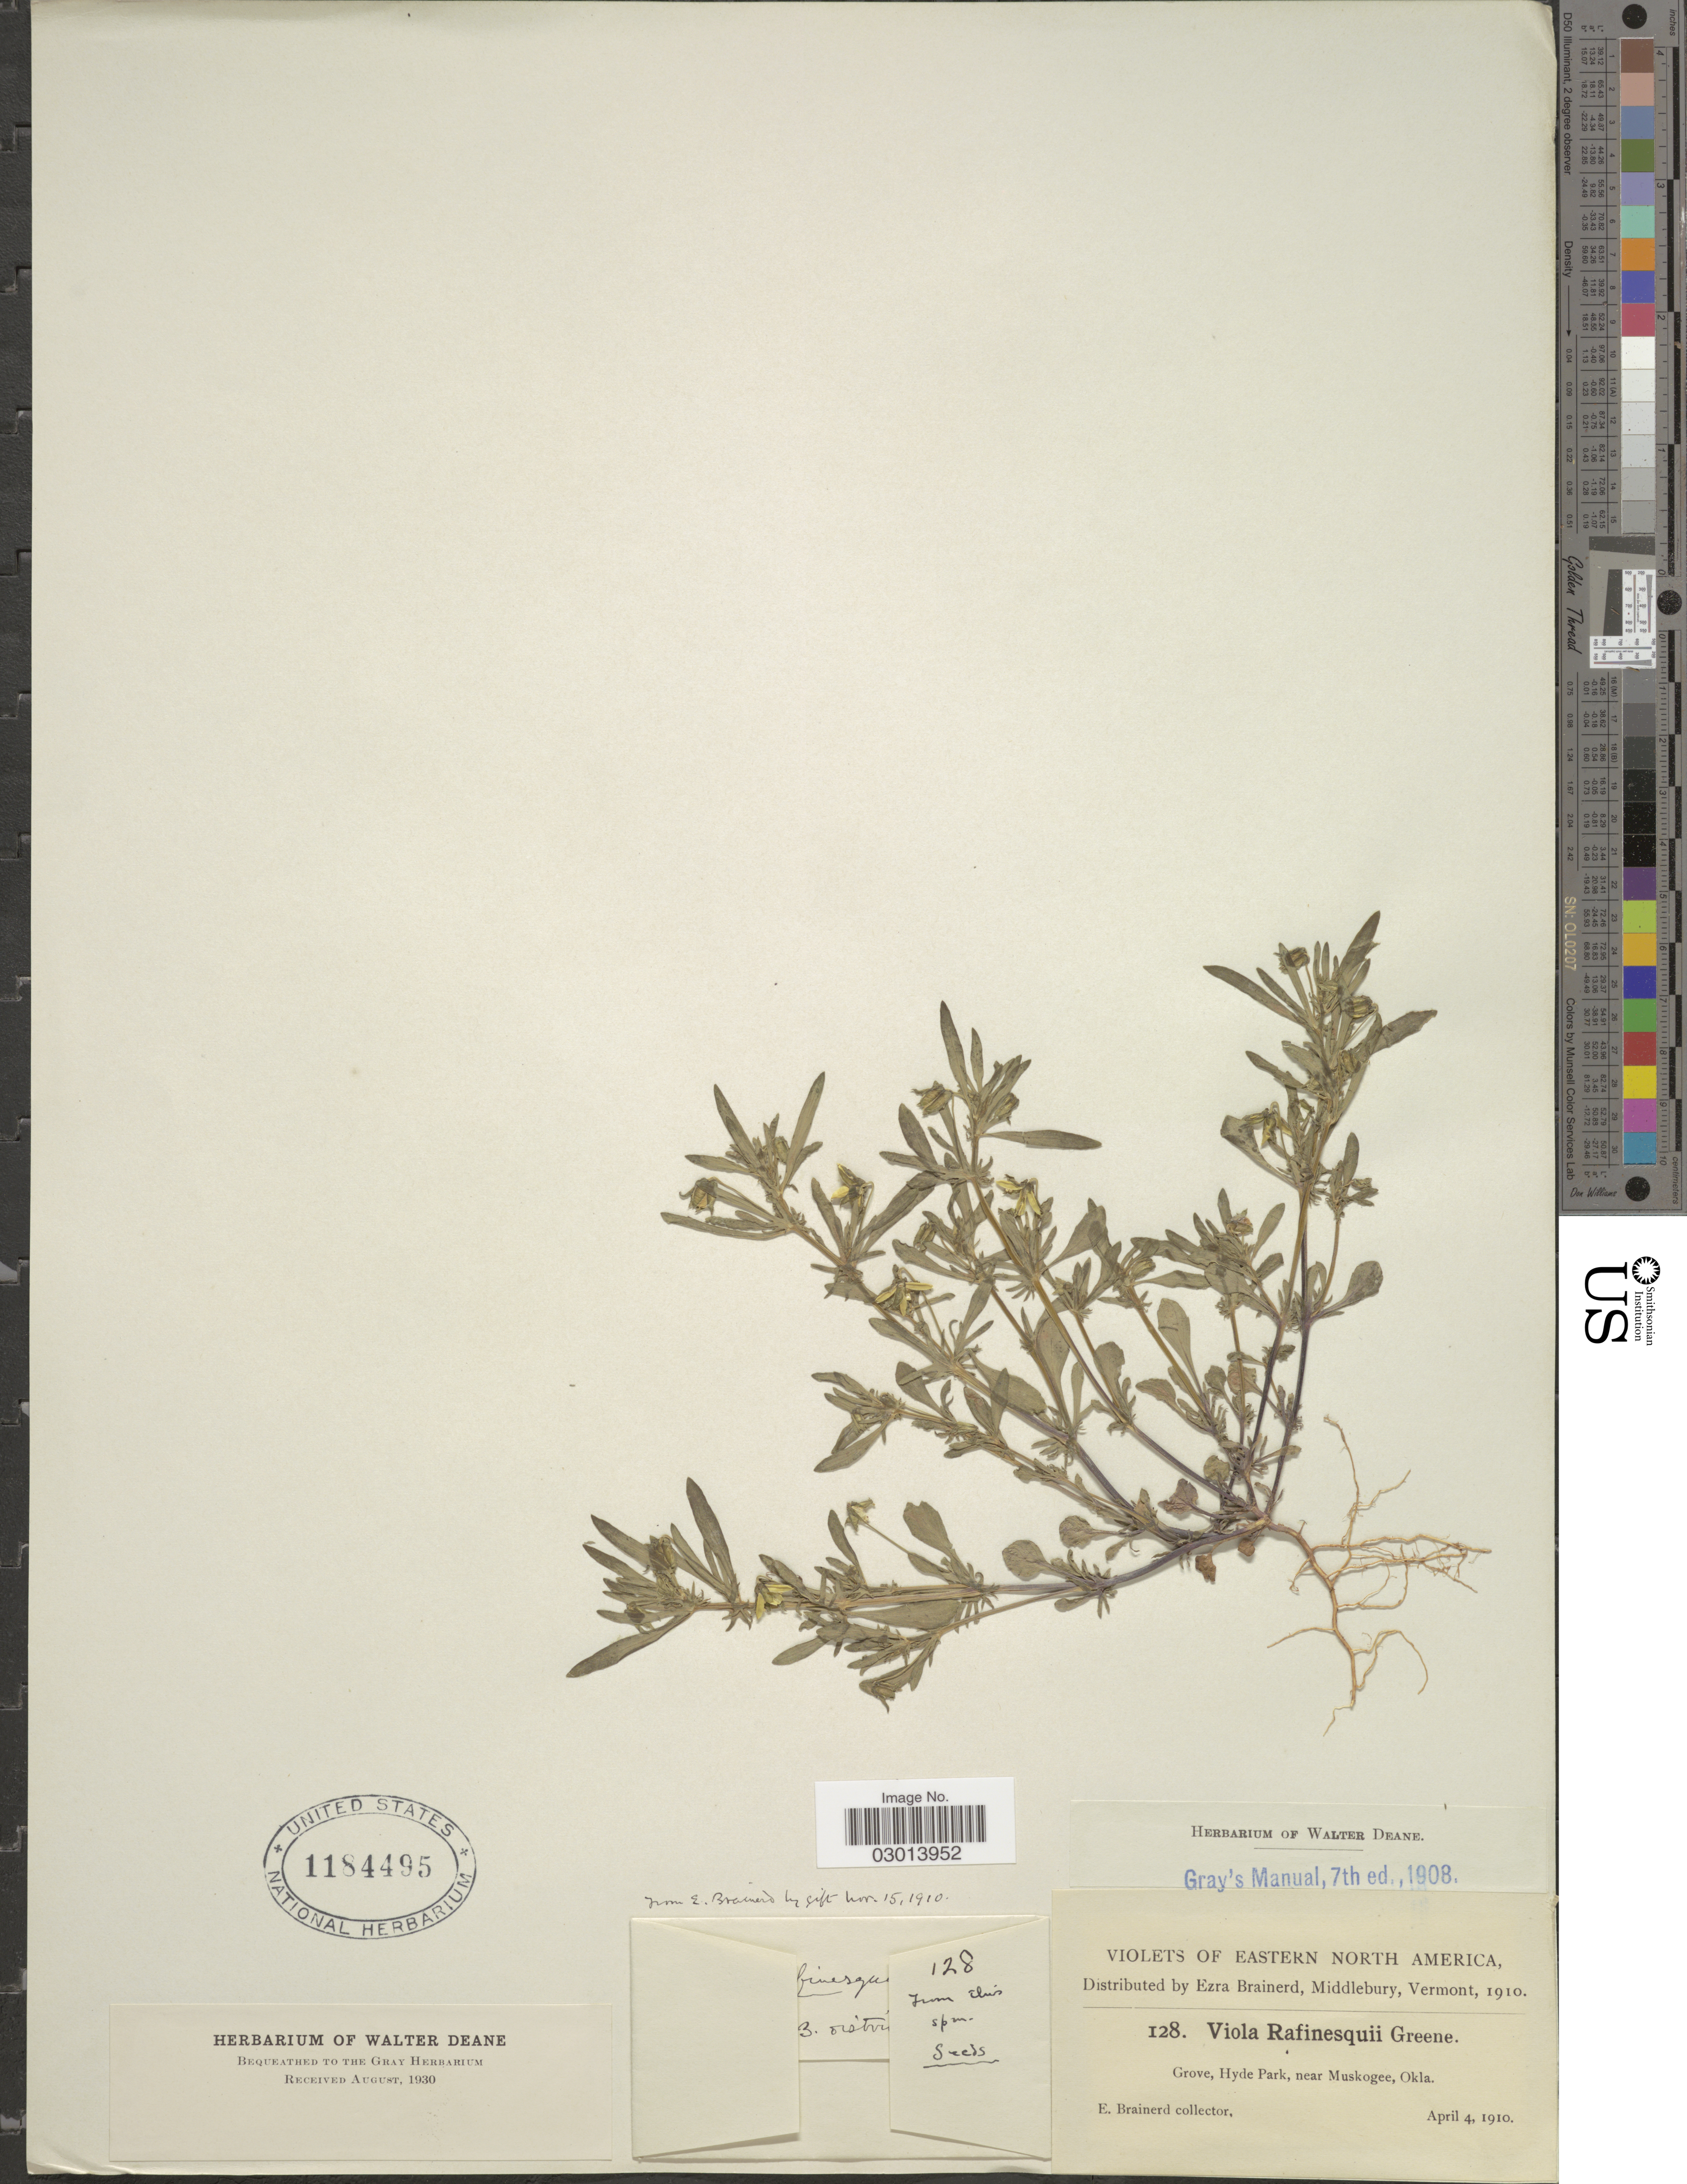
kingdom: Plantae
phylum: Tracheophyta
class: Magnoliopsida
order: Malpighiales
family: Violaceae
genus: Viola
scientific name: Viola rafinesquei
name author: Greene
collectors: E. Brainerd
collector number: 128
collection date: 1910-04-04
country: United States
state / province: Vermont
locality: Grove, Hyde Park, Muskogee, Okla.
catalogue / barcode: US 1184495